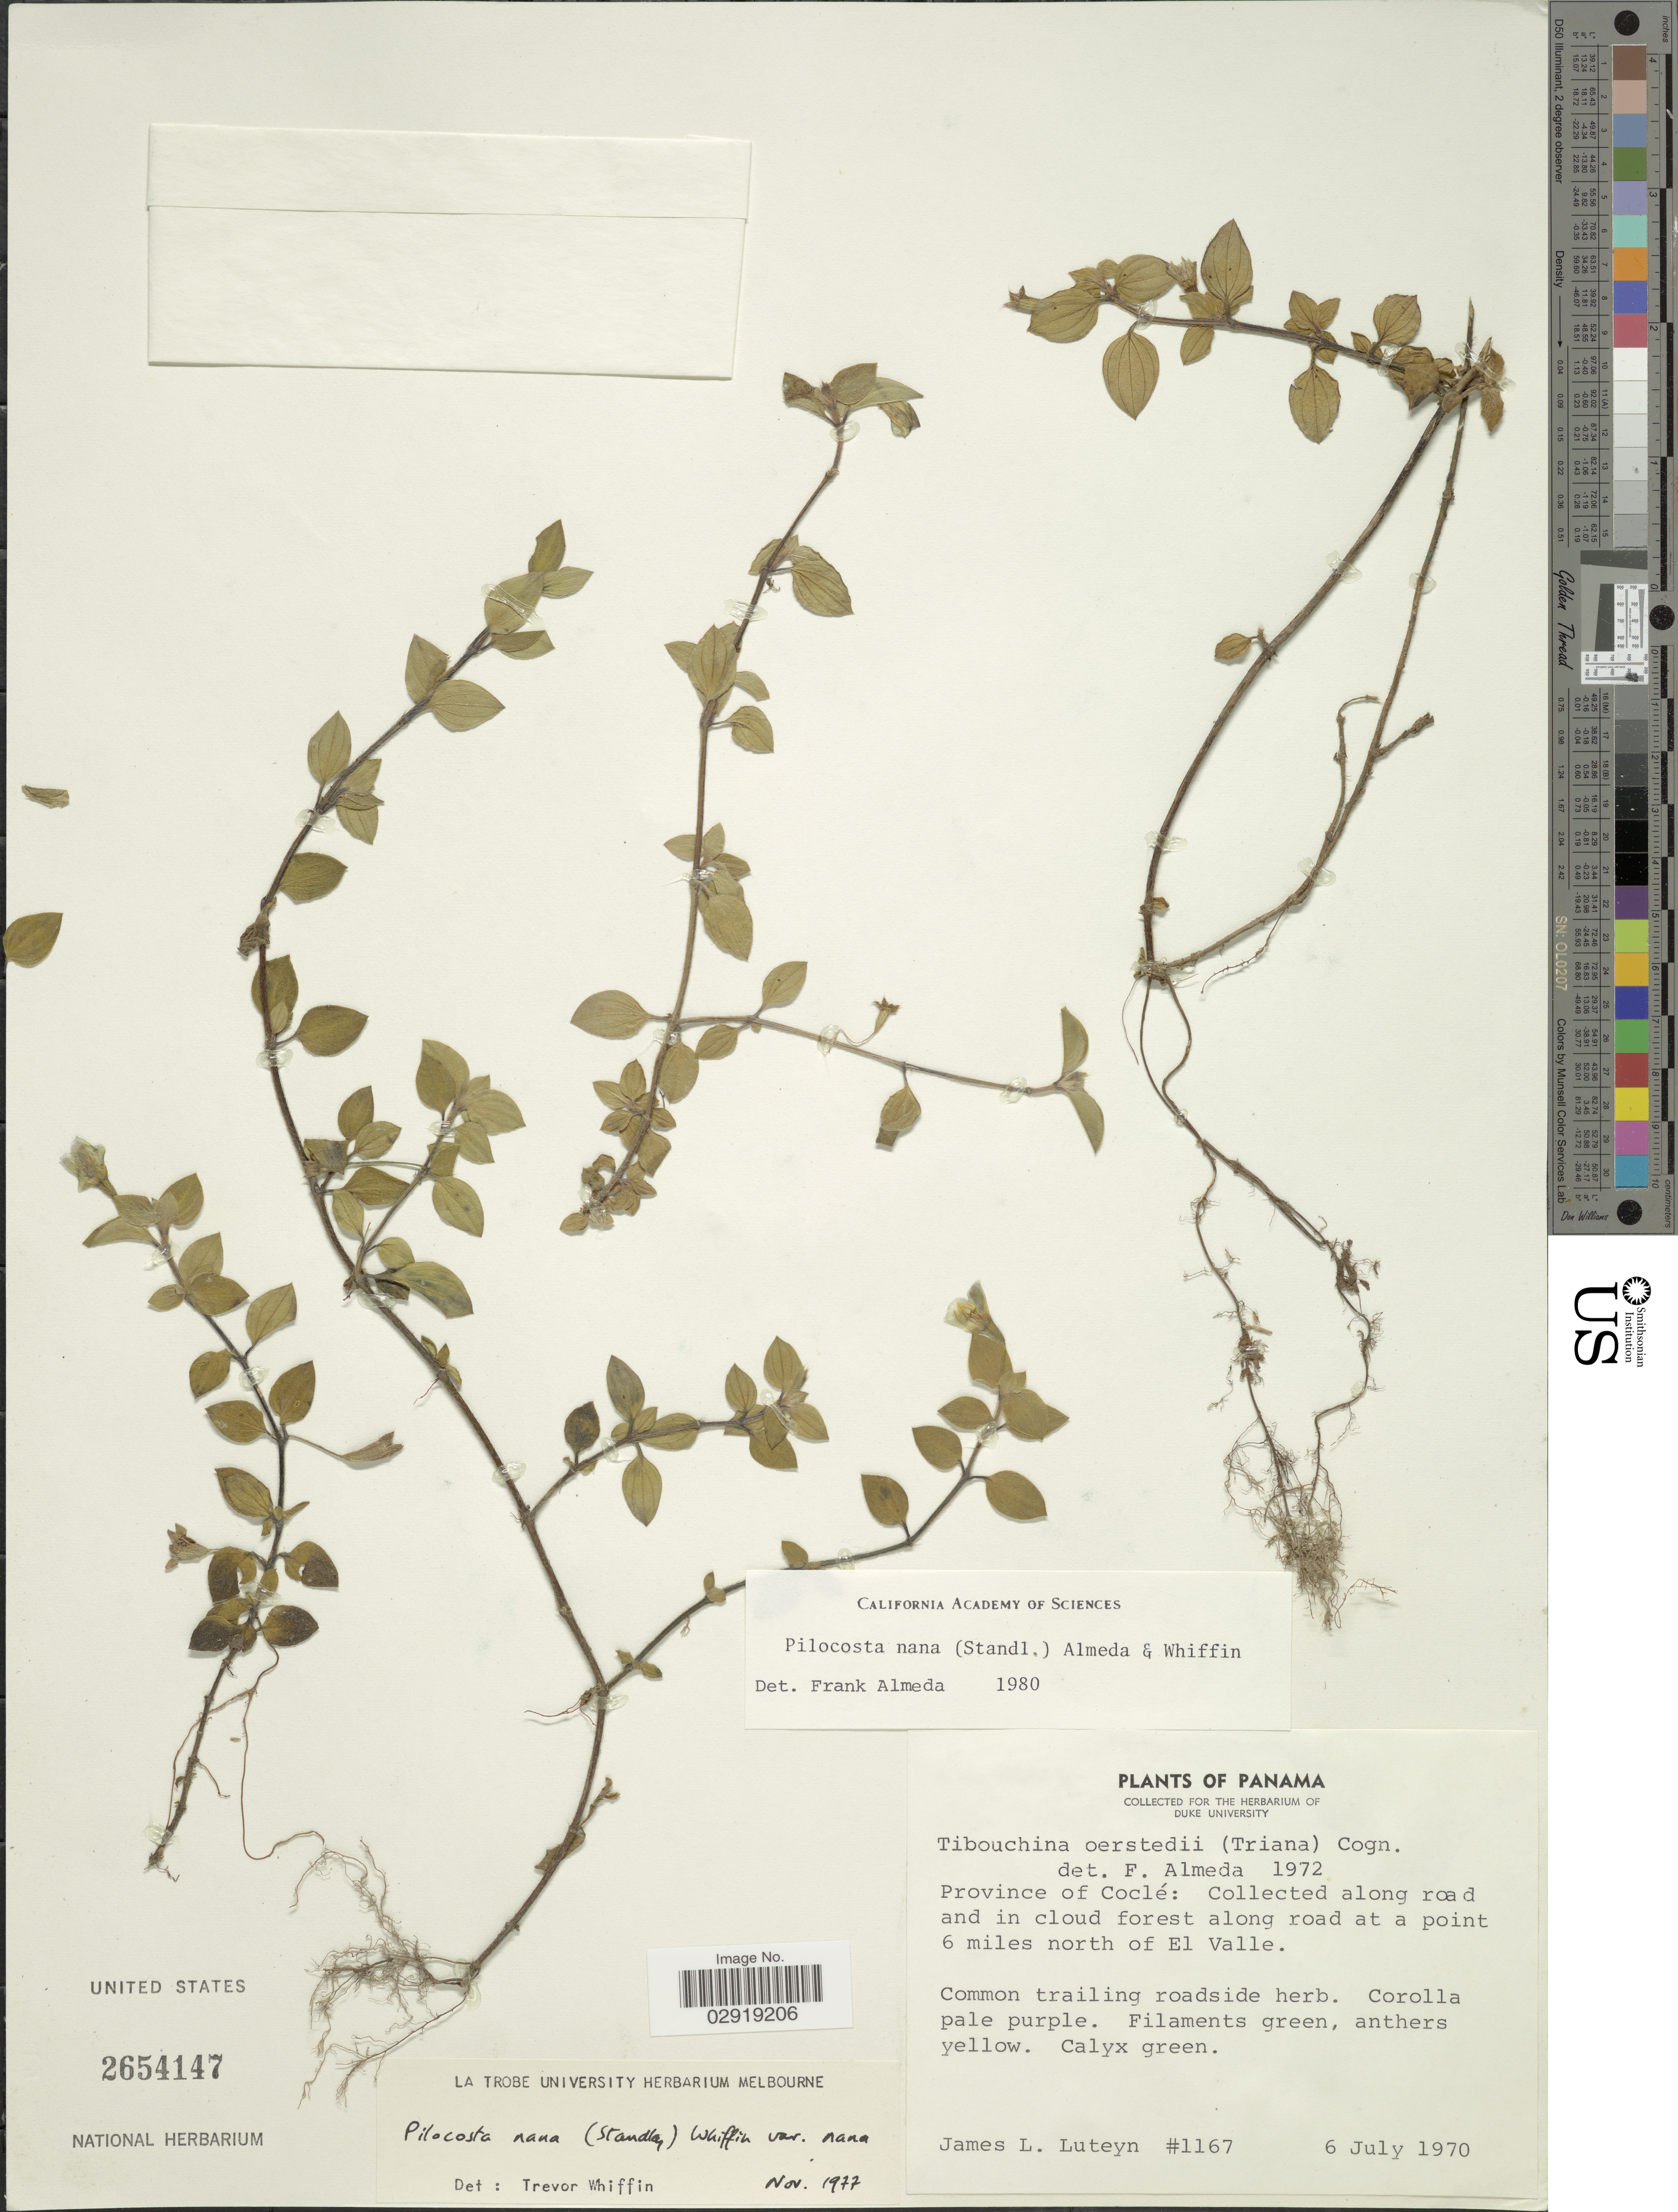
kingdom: Plantae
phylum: Tracheophyta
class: Magnoliopsida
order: Myrtales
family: Melastomataceae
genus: Pilocosta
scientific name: Pilocosta nana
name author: (Standl.) Almeda &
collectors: J. L. Luteyn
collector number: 1167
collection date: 1970-07-06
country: Panama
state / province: Coclé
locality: Collected along road and in cloud forest along road at a point 6 miles north of El Valle.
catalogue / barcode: US 2654147